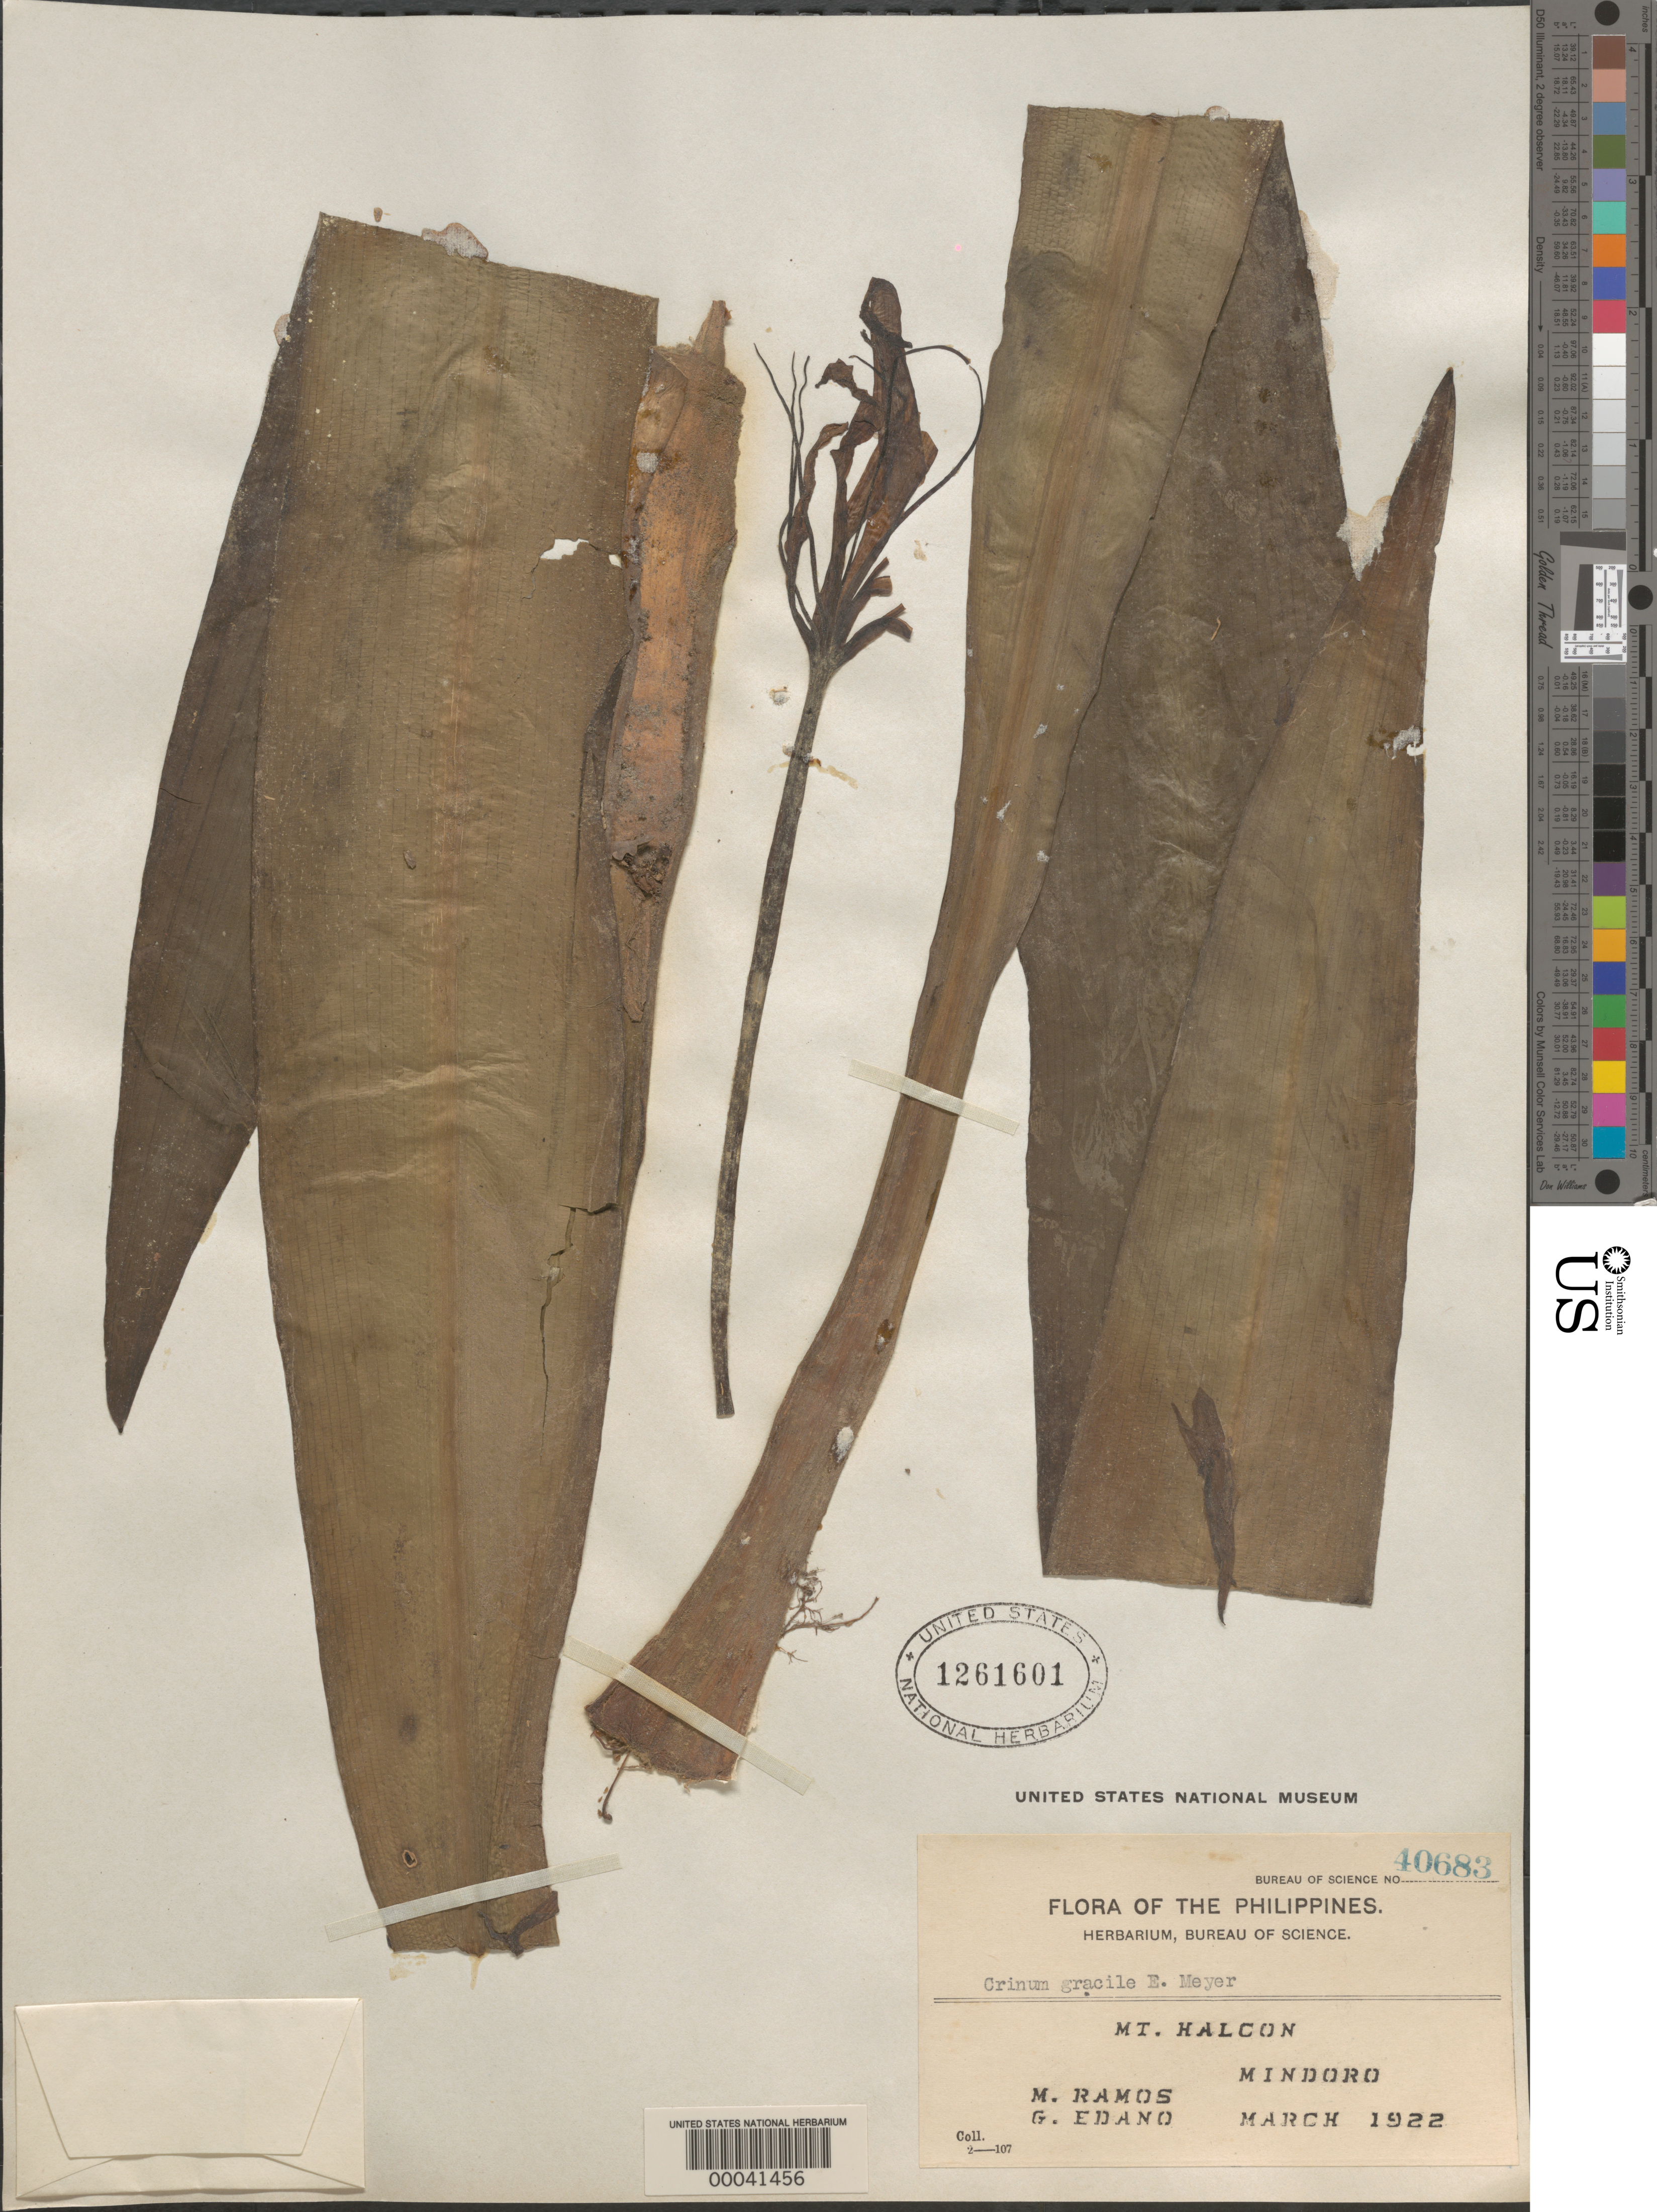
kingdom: Plantae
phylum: Tracheophyta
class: Liliopsida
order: Asparagales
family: Amaryllidaceae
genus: Crinum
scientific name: Crinum gracile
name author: G. Mey. ex C. Presl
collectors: M. Ramos & G. Edaño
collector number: Bureau of Science 40683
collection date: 1922-03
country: Philippines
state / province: Mimaropa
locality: Mt. Halcon. Mindoro.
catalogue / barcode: US 1261601